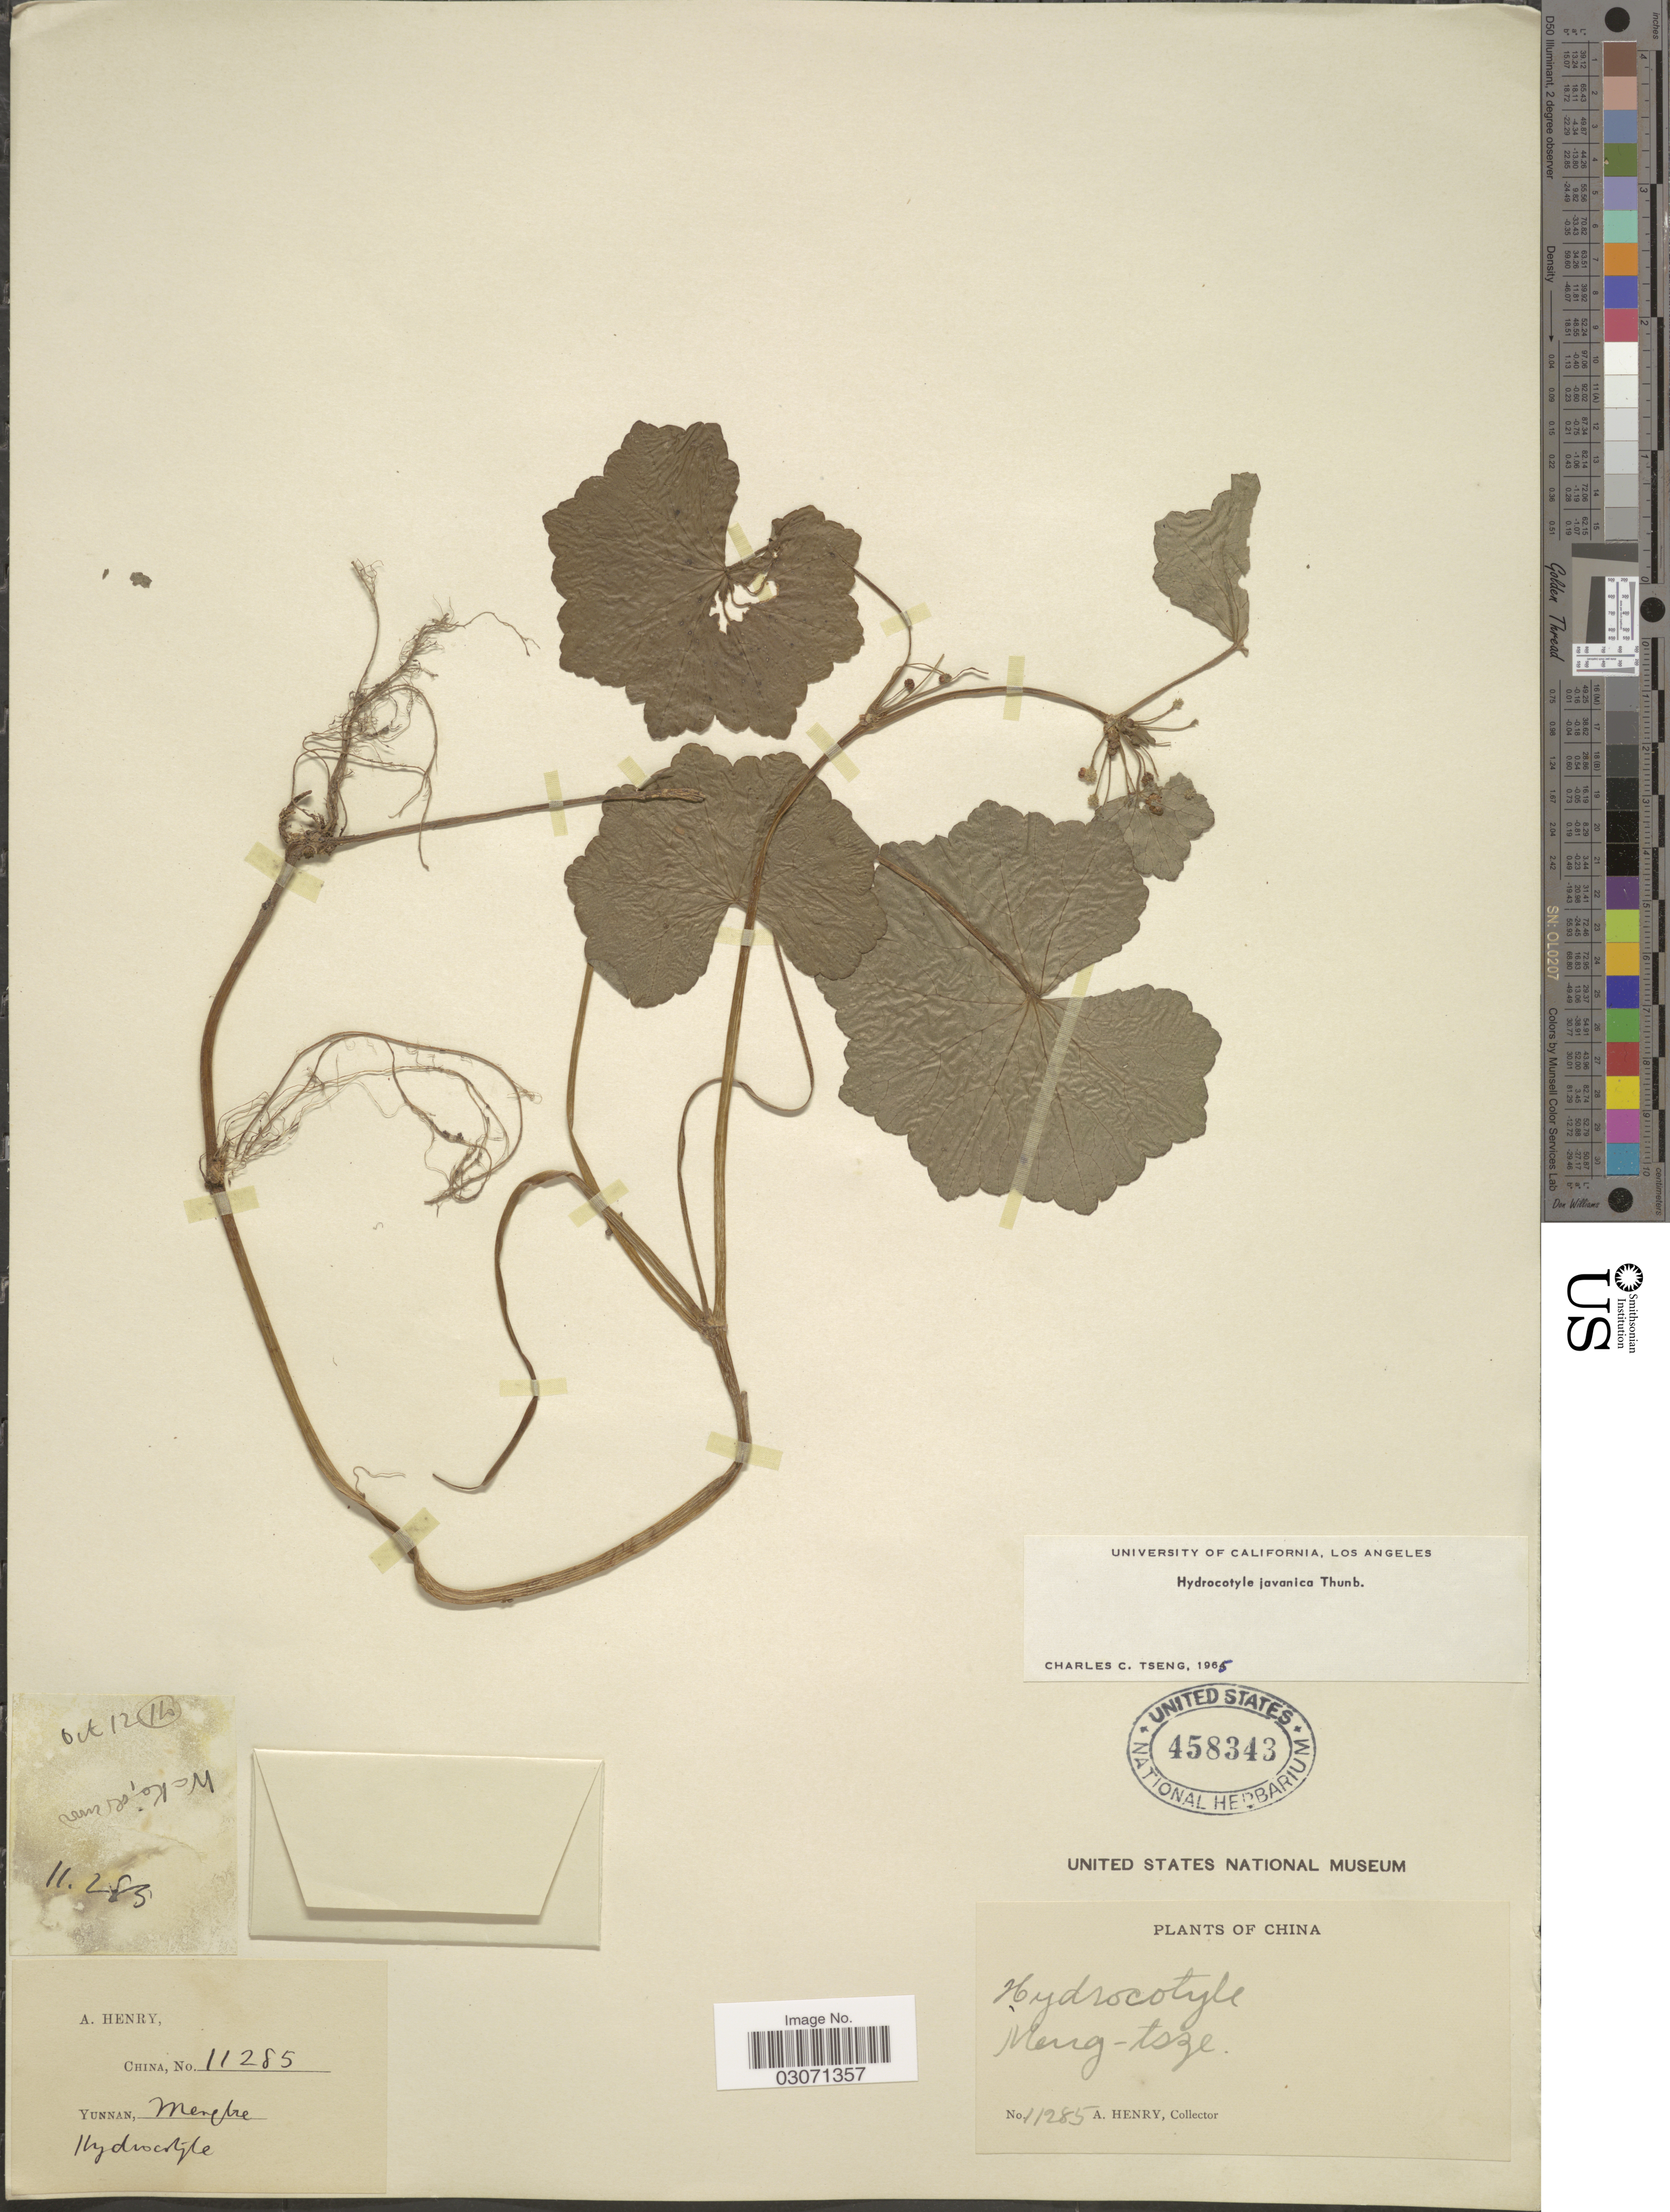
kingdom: Plantae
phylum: Tracheophyta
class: Magnoliopsida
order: Apiales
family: Araliaceae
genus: Hydrocotyle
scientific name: Hydrocotyle javanica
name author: Thunb.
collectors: A. Henry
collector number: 11285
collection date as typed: Transcribed d/m/y: /10/12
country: China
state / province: Yunnan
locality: Meng-tsze.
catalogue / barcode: US 458343